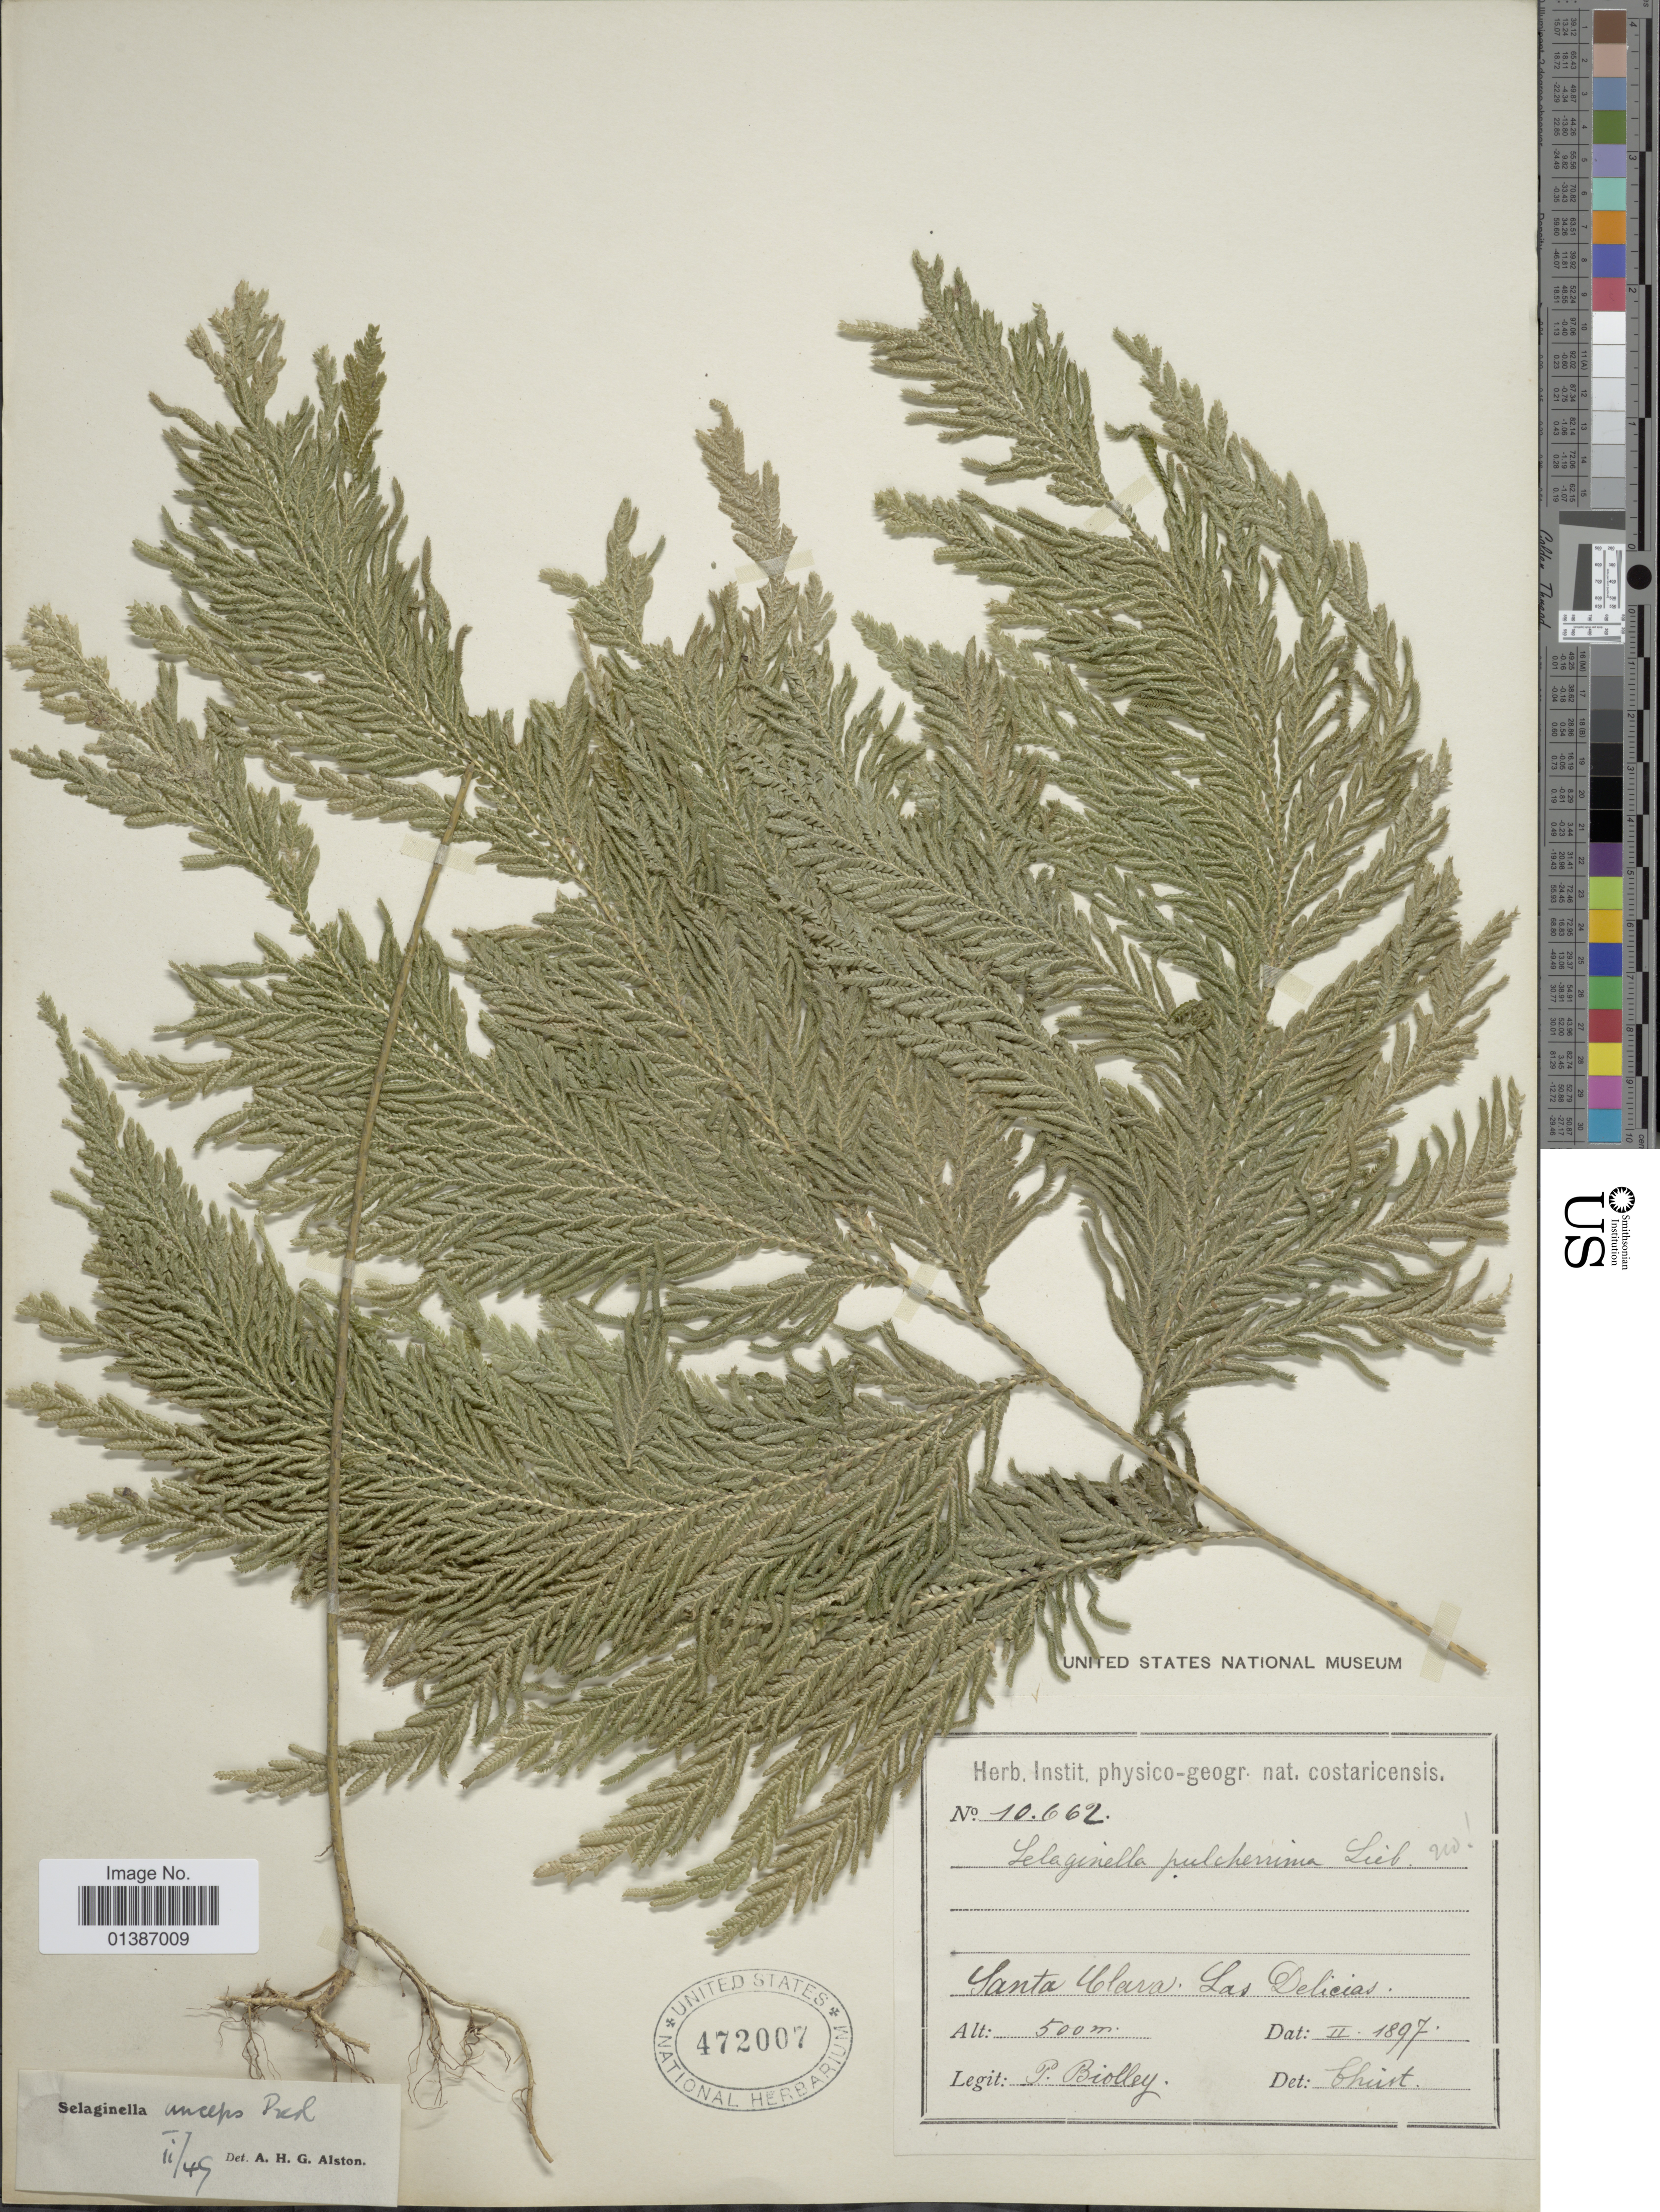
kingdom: Plantae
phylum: Tracheophyta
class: Lycopodiopsida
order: Selaginellales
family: Selaginellaceae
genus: Selaginella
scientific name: Selaginella anceps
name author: (C. Presl)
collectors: P. Biolley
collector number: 10662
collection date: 1897-02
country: Chile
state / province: Valparaíso (V)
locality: Santa Clara, Las Delicias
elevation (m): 500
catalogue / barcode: US 472007